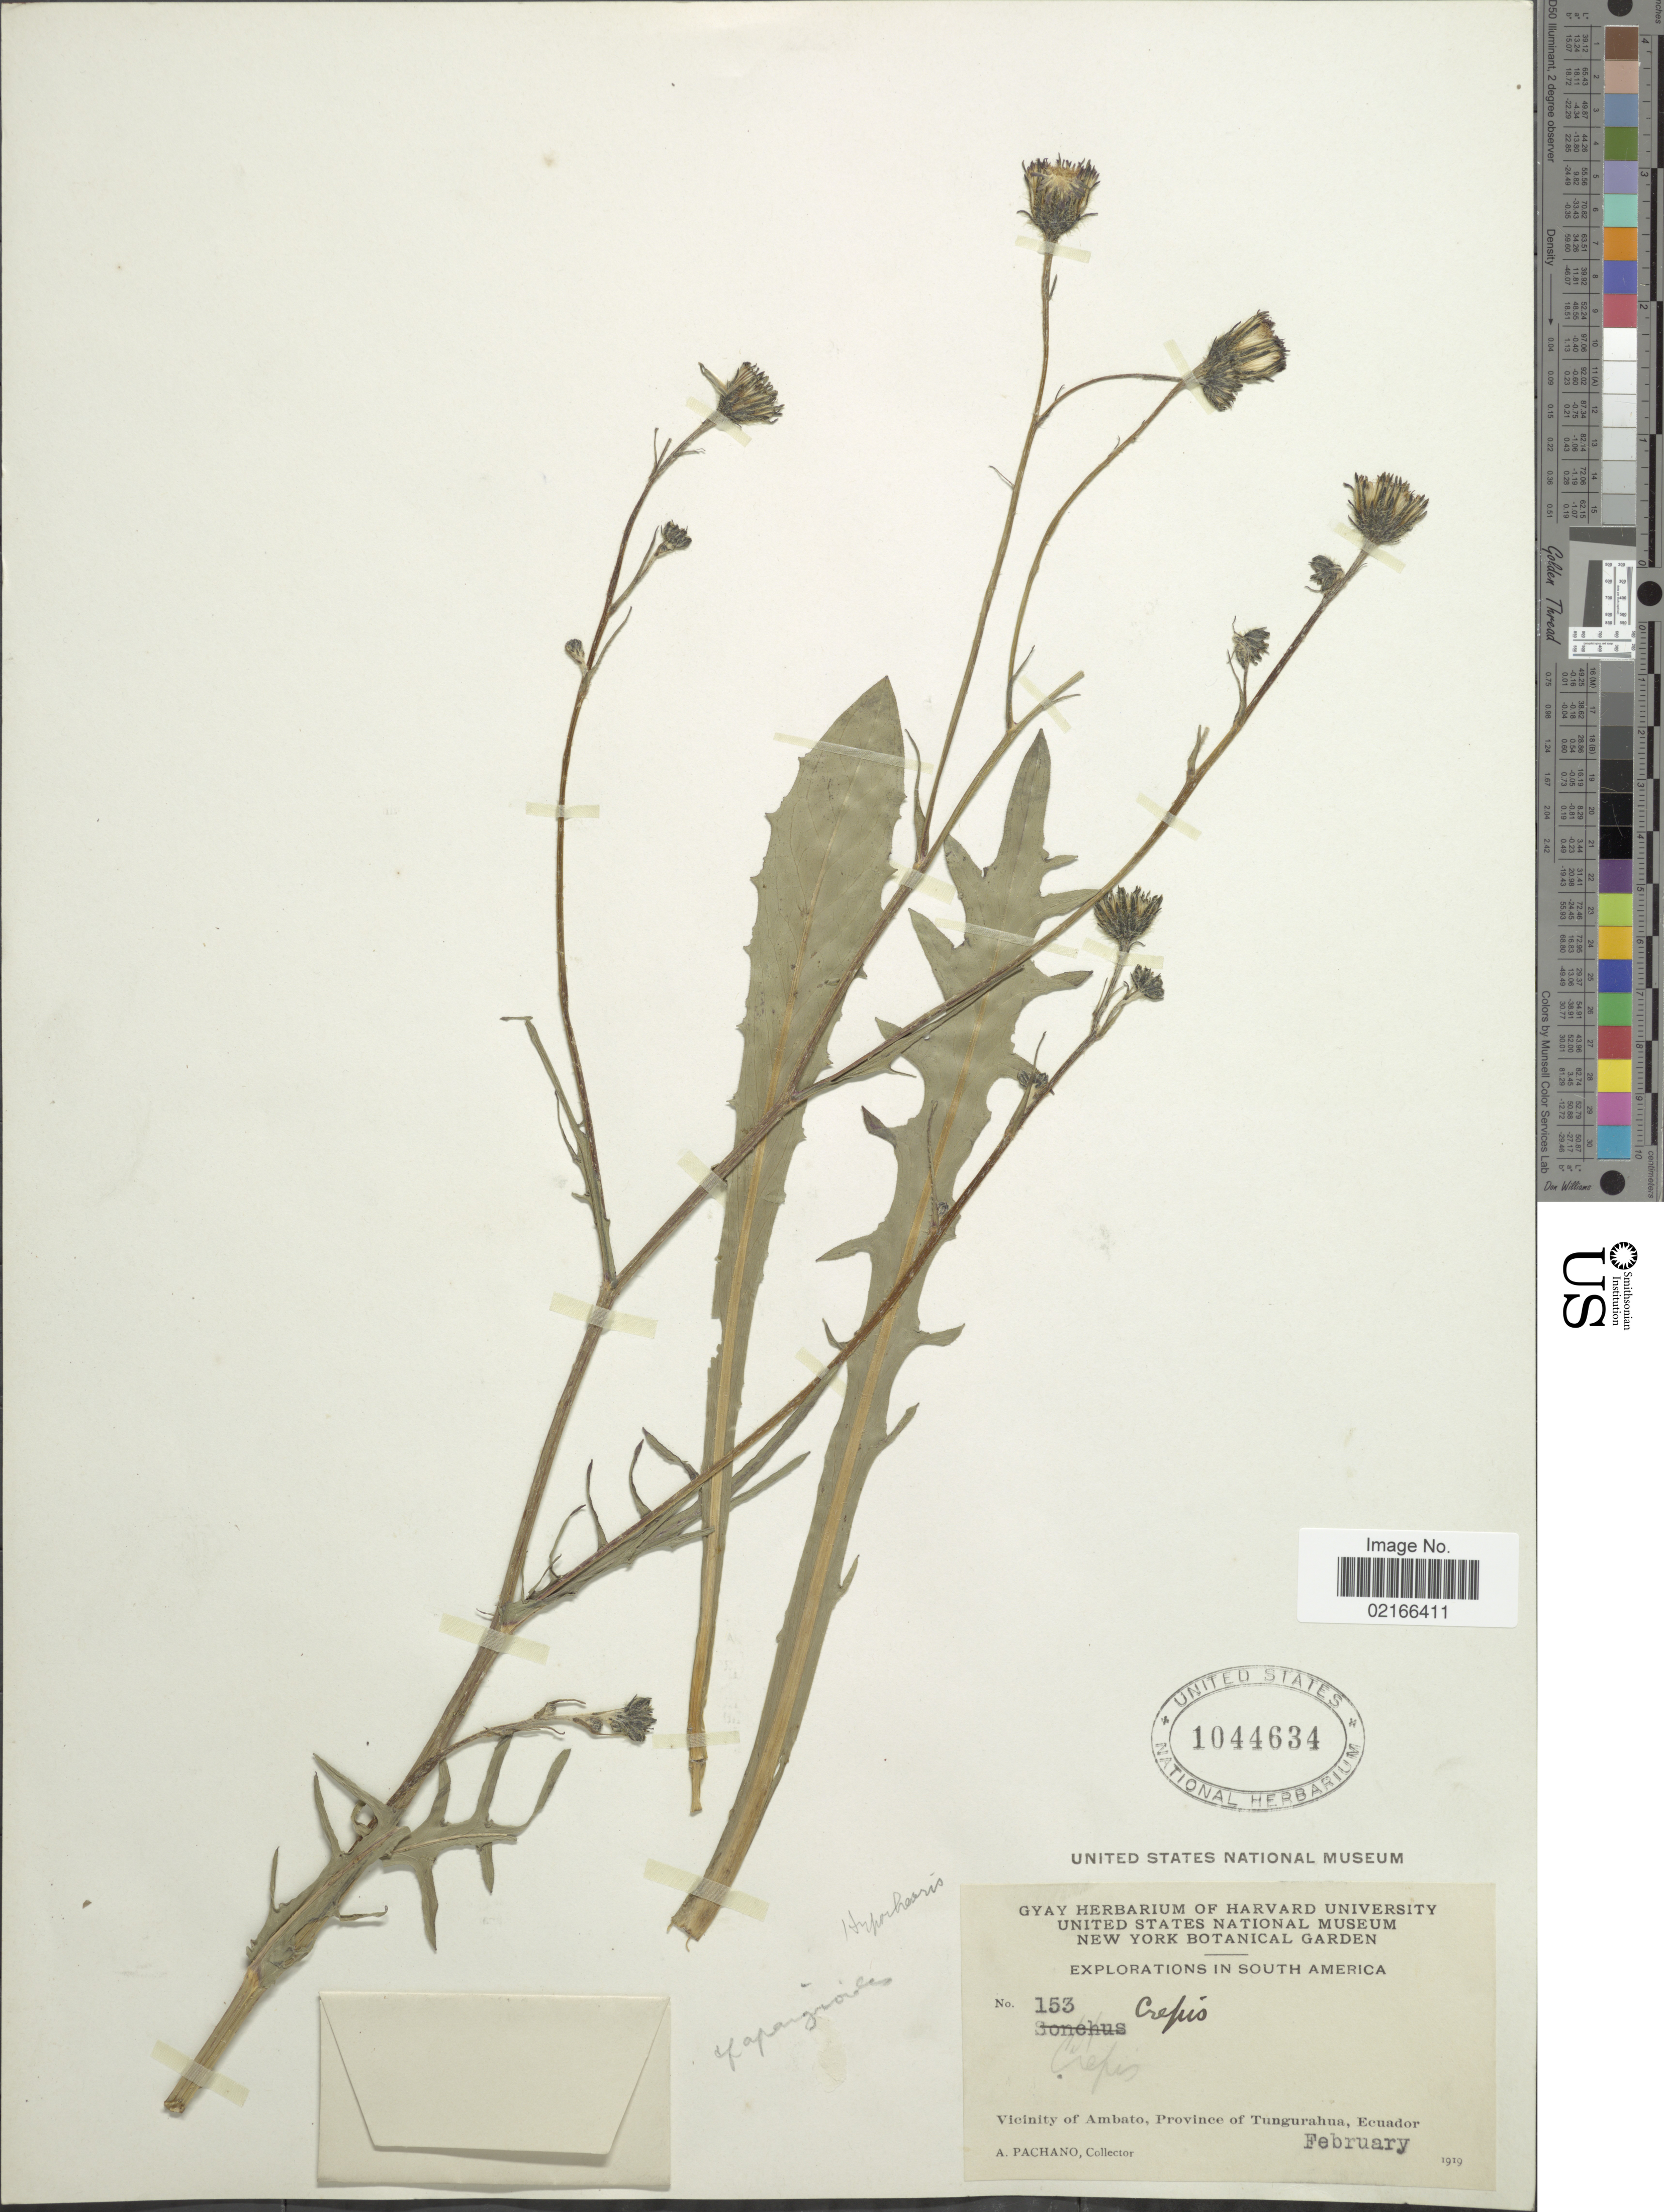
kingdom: Plantae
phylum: Tracheophyta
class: Magnoliopsida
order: Asterales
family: Asteraceae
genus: Hypochaeris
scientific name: Hypochaeris apargioides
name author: Hook. & Arn.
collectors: A. Pachano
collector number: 153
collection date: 1919-02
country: Ecuador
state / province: Tungurahua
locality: Vicinity of Ambato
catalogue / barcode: US 1044634